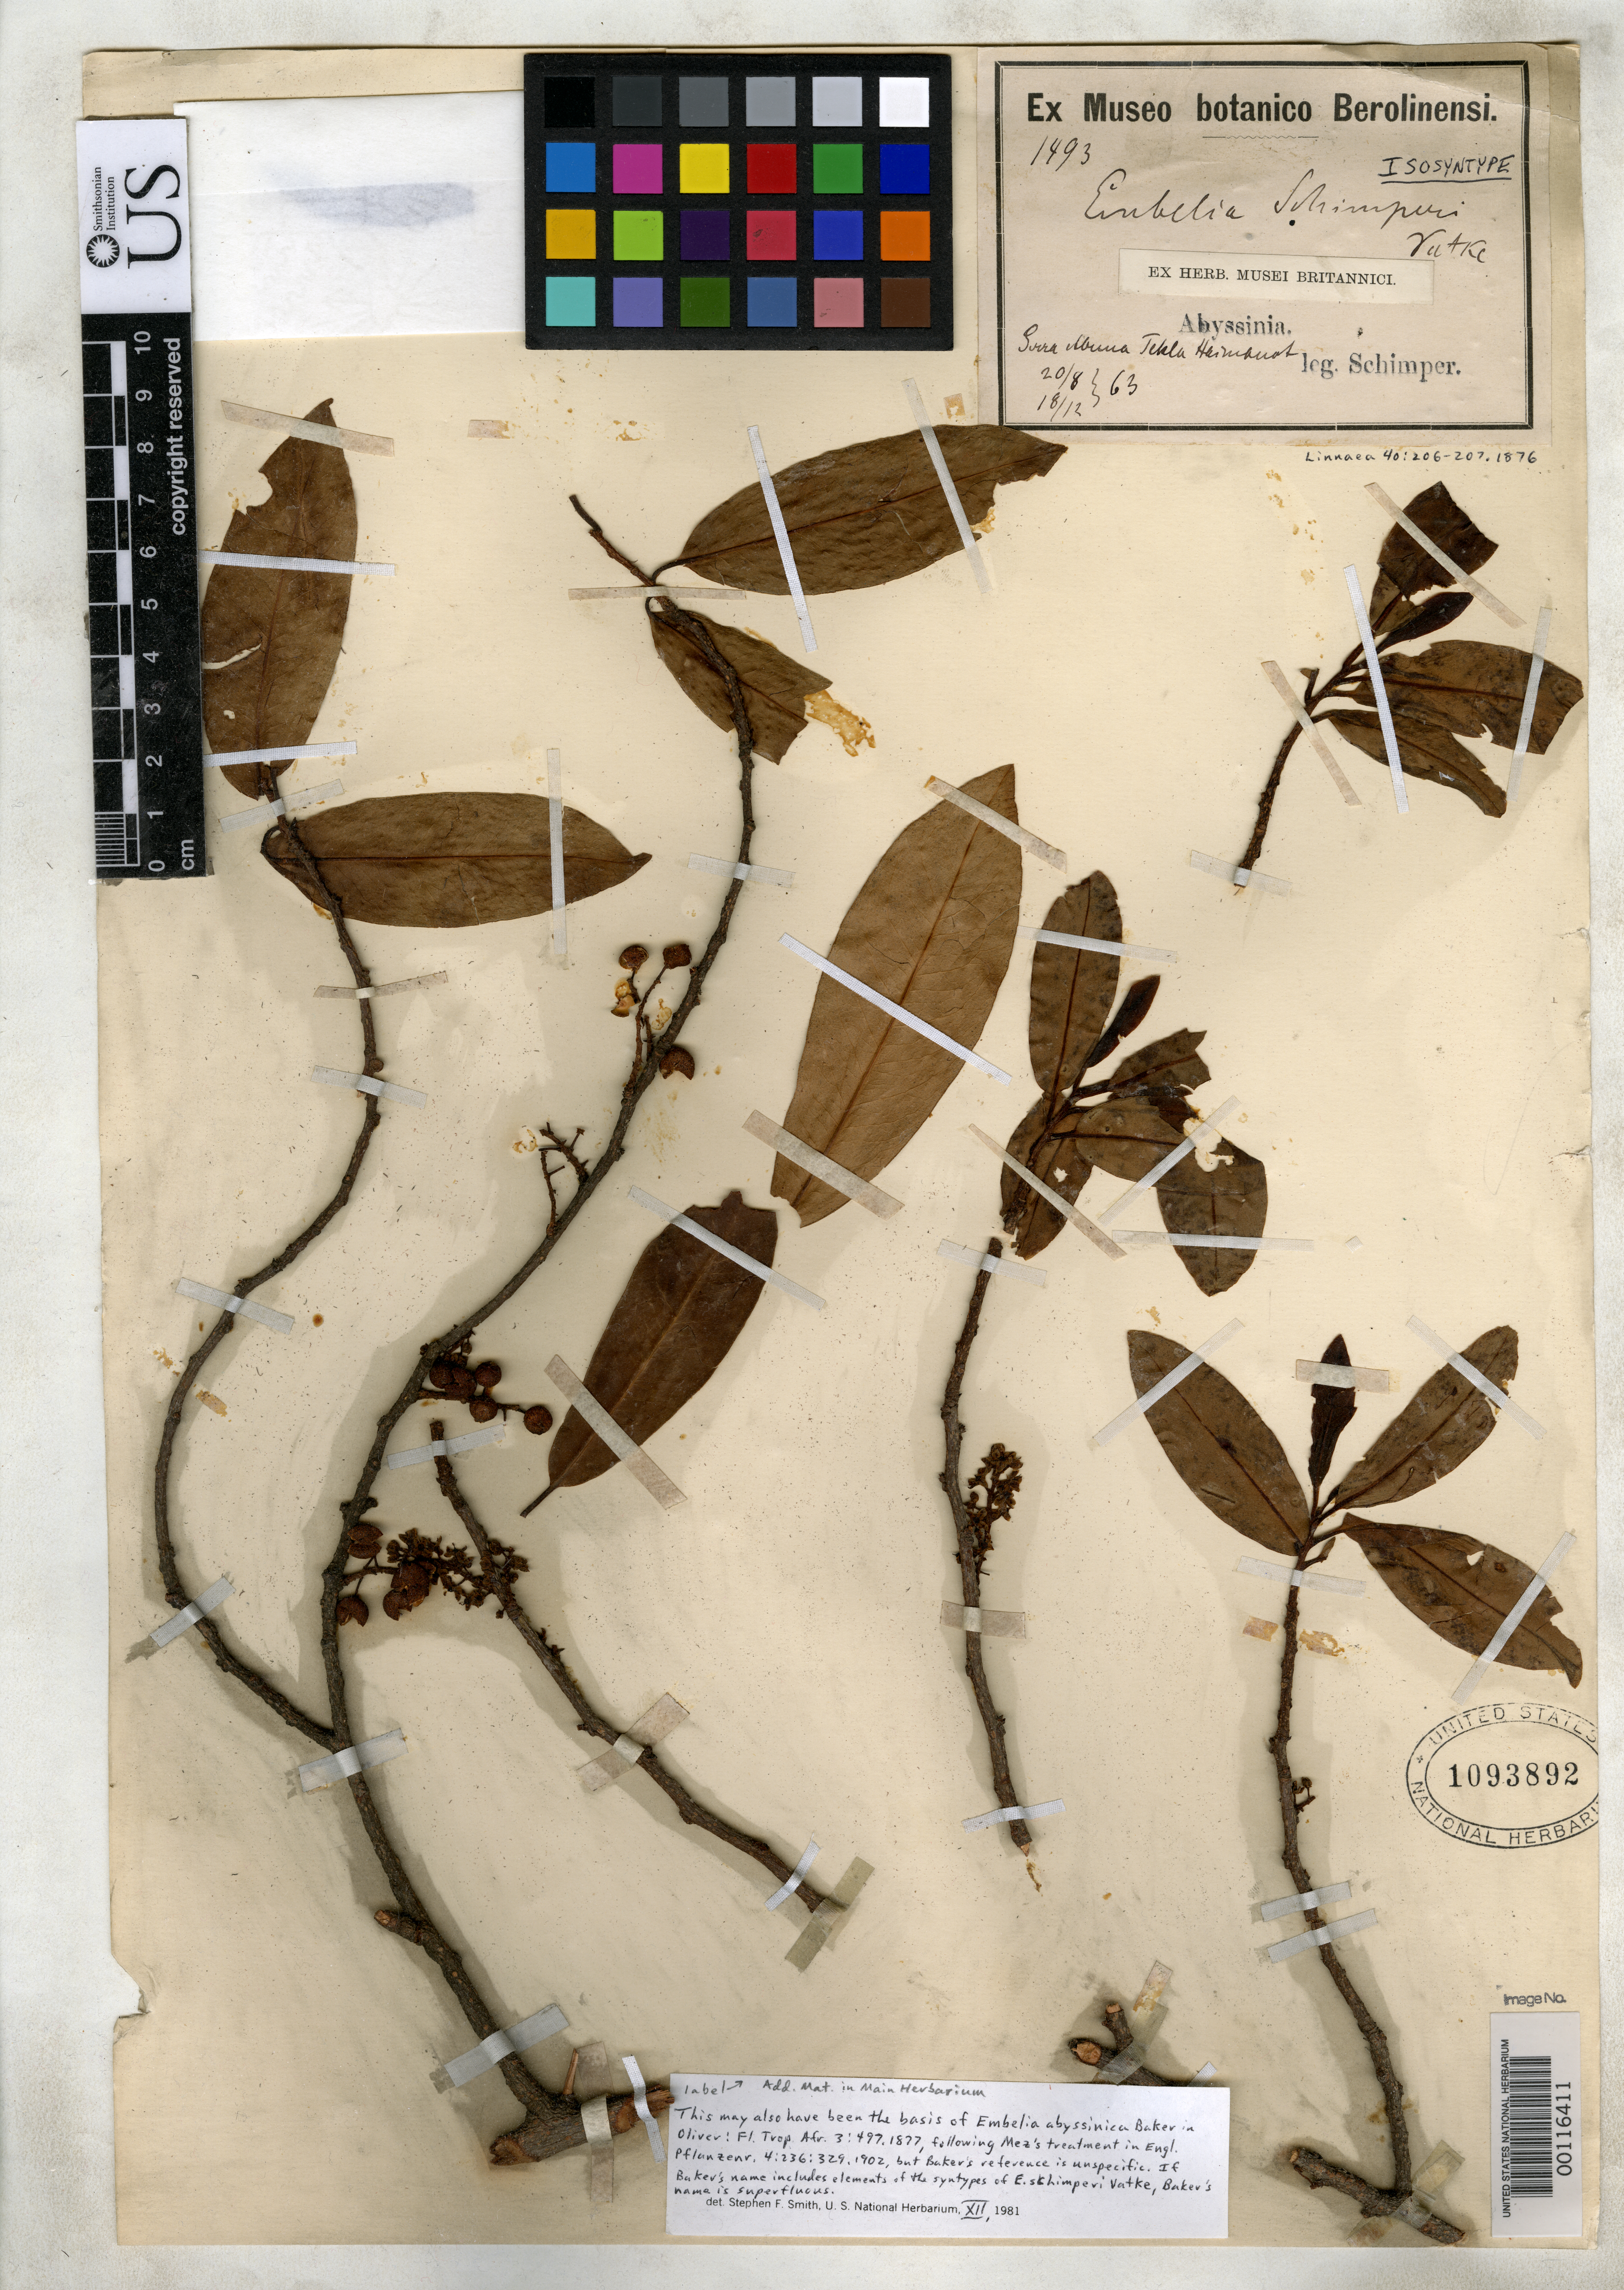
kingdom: Plantae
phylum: Tracheophyta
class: Magnoliopsida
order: Ericales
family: Primulaceae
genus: Embelia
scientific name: Embelia schimperi Vatke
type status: Isosyntype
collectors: G. W. Schimper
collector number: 1493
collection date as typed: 20 Aug 1863 to 18 Dec 1863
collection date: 1863-08-20/1863-12-18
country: Ethiopia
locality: Gerra Abuna Tekla Haimanot; alt. 8000 ft.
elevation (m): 2438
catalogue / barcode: US 1093892